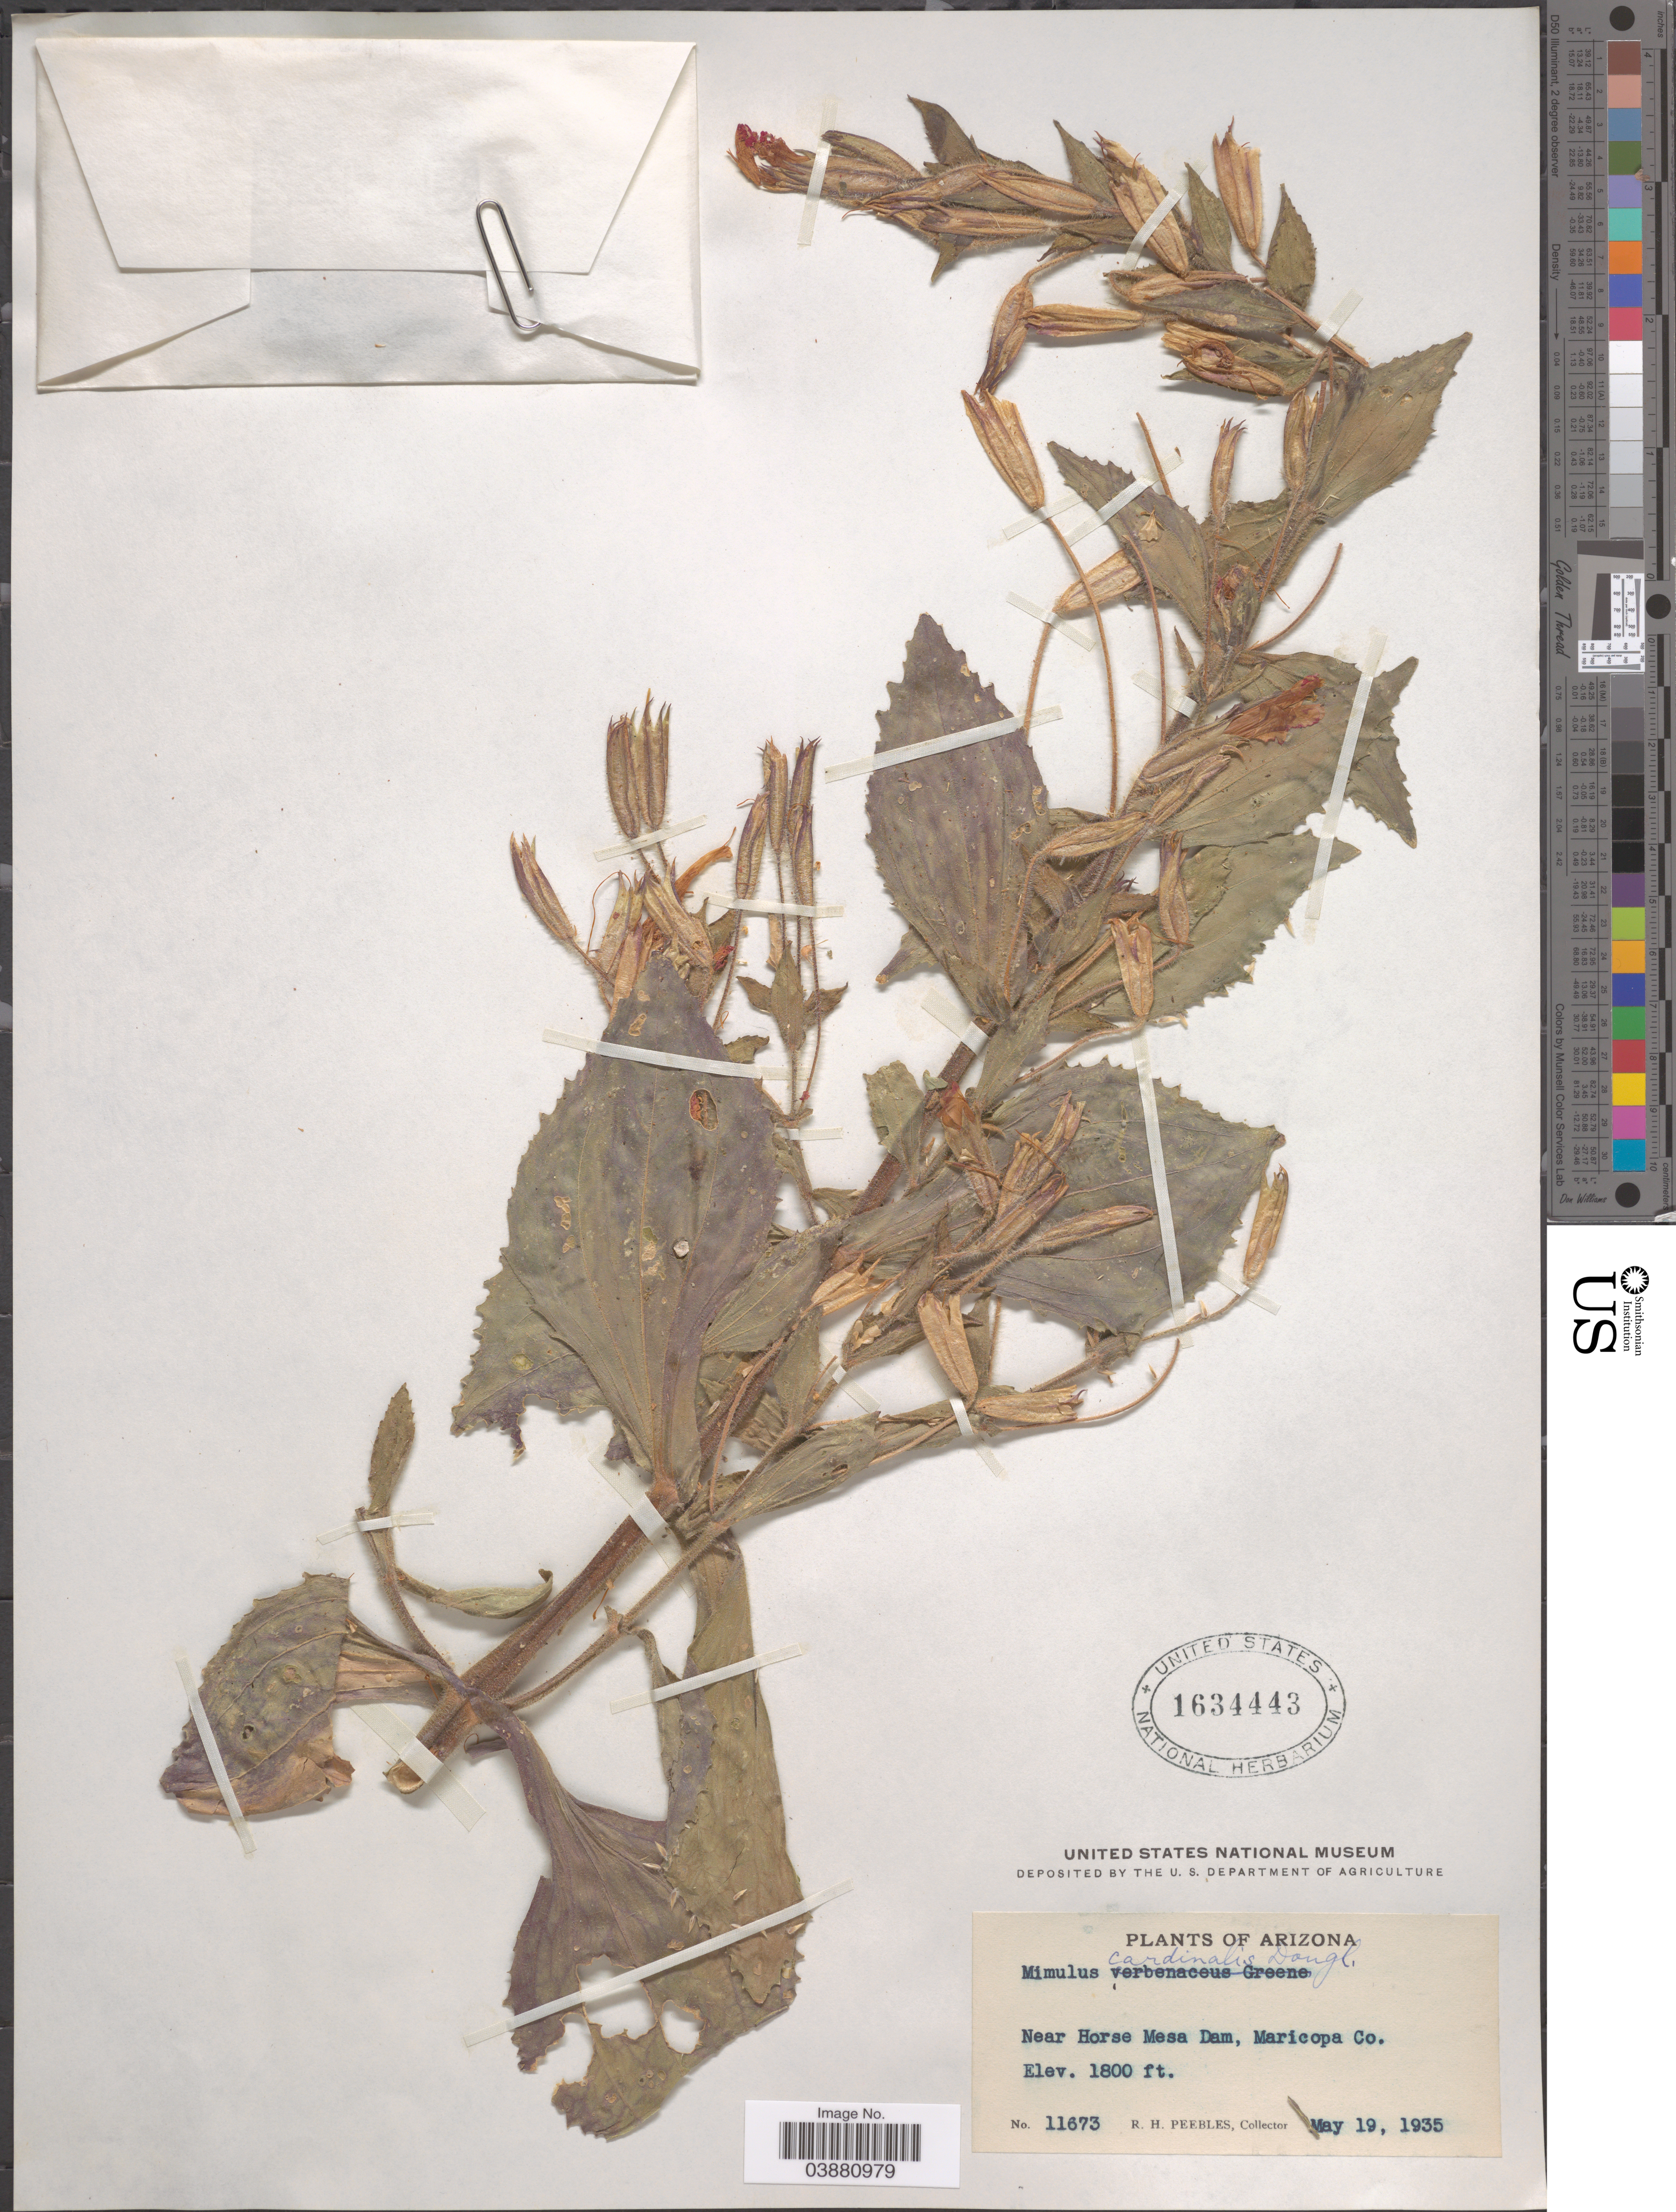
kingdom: Plantae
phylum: Tracheophyta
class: Magnoliopsida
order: Lamiales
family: Phrymaceae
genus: Mimulus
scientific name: Mimulus cardinalis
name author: Douglas ex Benth.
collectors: R. H. Peebles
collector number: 11673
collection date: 1935-05-19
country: United States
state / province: Arizona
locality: Near Horse Mesa Dam, Maricopa Co.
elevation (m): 549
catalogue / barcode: US 1634443